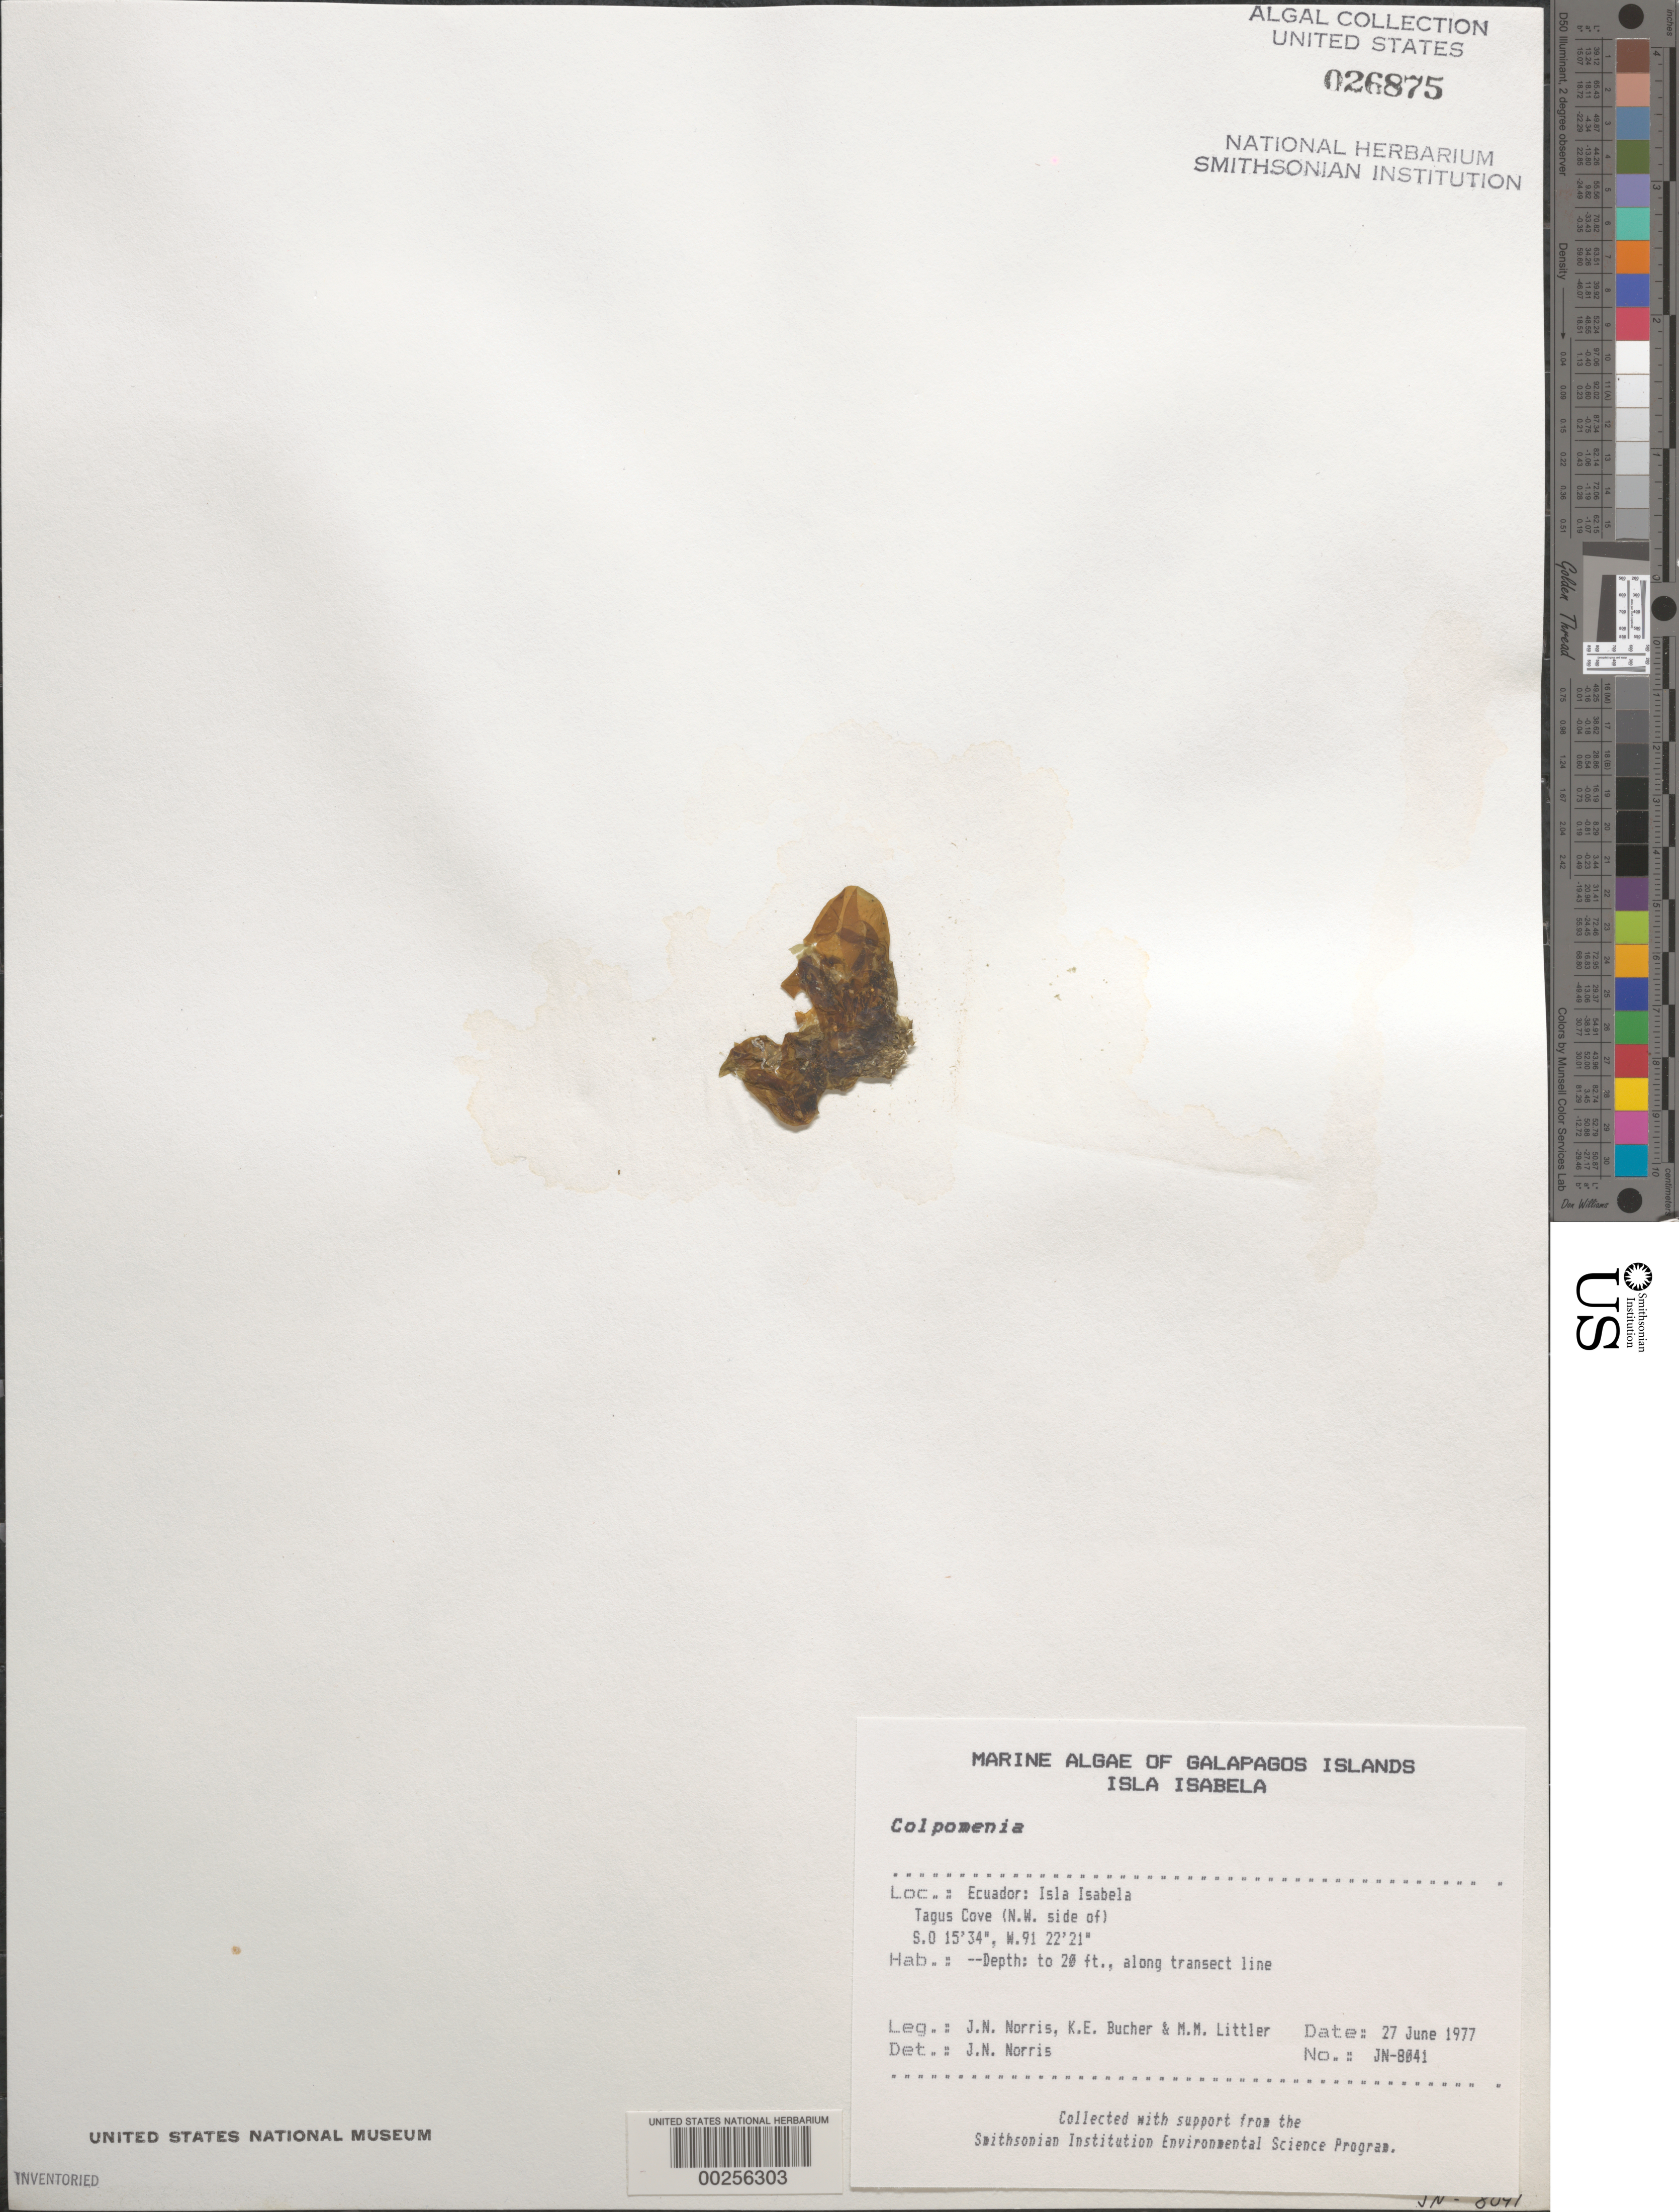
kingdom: Chromista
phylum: Ochrophyta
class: Phaeophyceae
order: Scytosiphonales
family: Scytosiphonaceae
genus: Colpomenia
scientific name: Colpomenia sp.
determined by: Norris, James N.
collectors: J. N. Norris, K. E. Bucher & M. M. Littler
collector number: JN-8041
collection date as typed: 27 Jun 1977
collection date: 1977-06-27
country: Ecuador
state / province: Colón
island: Isabela [Albemarle]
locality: Tagus Cove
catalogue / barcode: US 26875